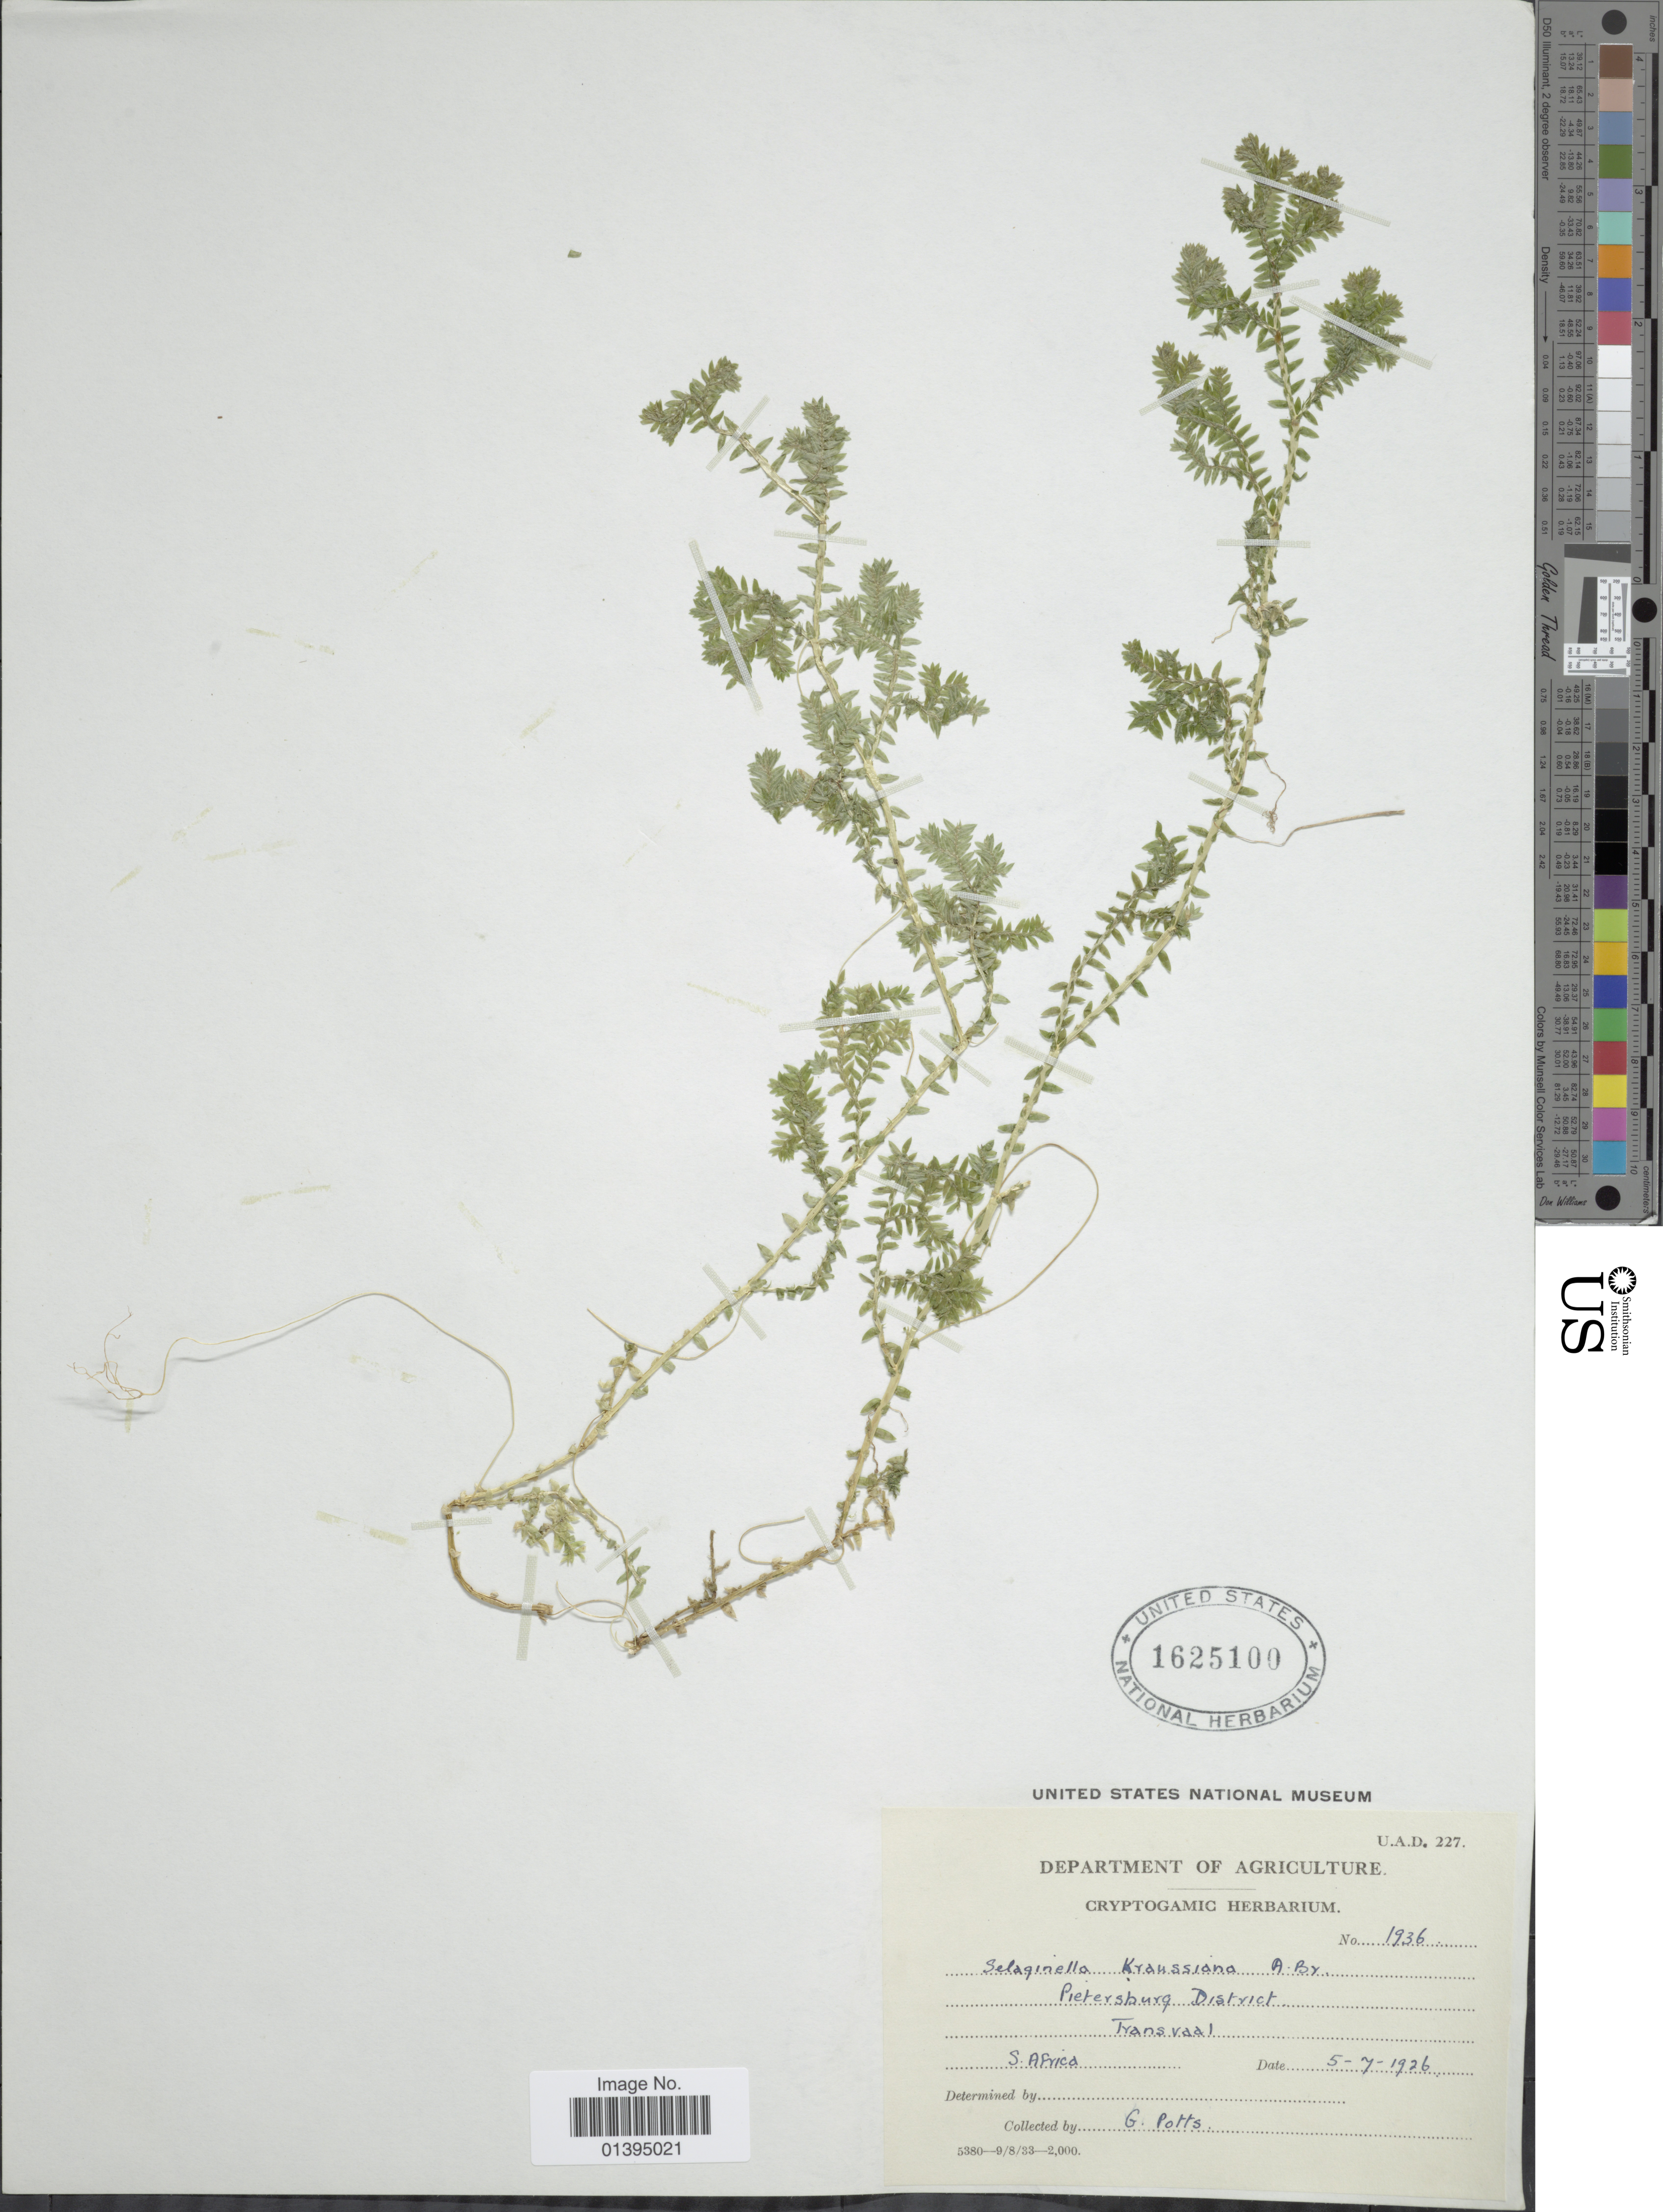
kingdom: Plantae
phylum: Tracheophyta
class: Lycopodiopsida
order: Selaginellales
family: Selaginellaceae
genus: Selaginella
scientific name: Selaginella kraussiana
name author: (Kunze) A. Braun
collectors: G. Potts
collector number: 1936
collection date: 1926-07-05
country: South Africa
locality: Pietersburg District, Transvaal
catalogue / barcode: US 1625100